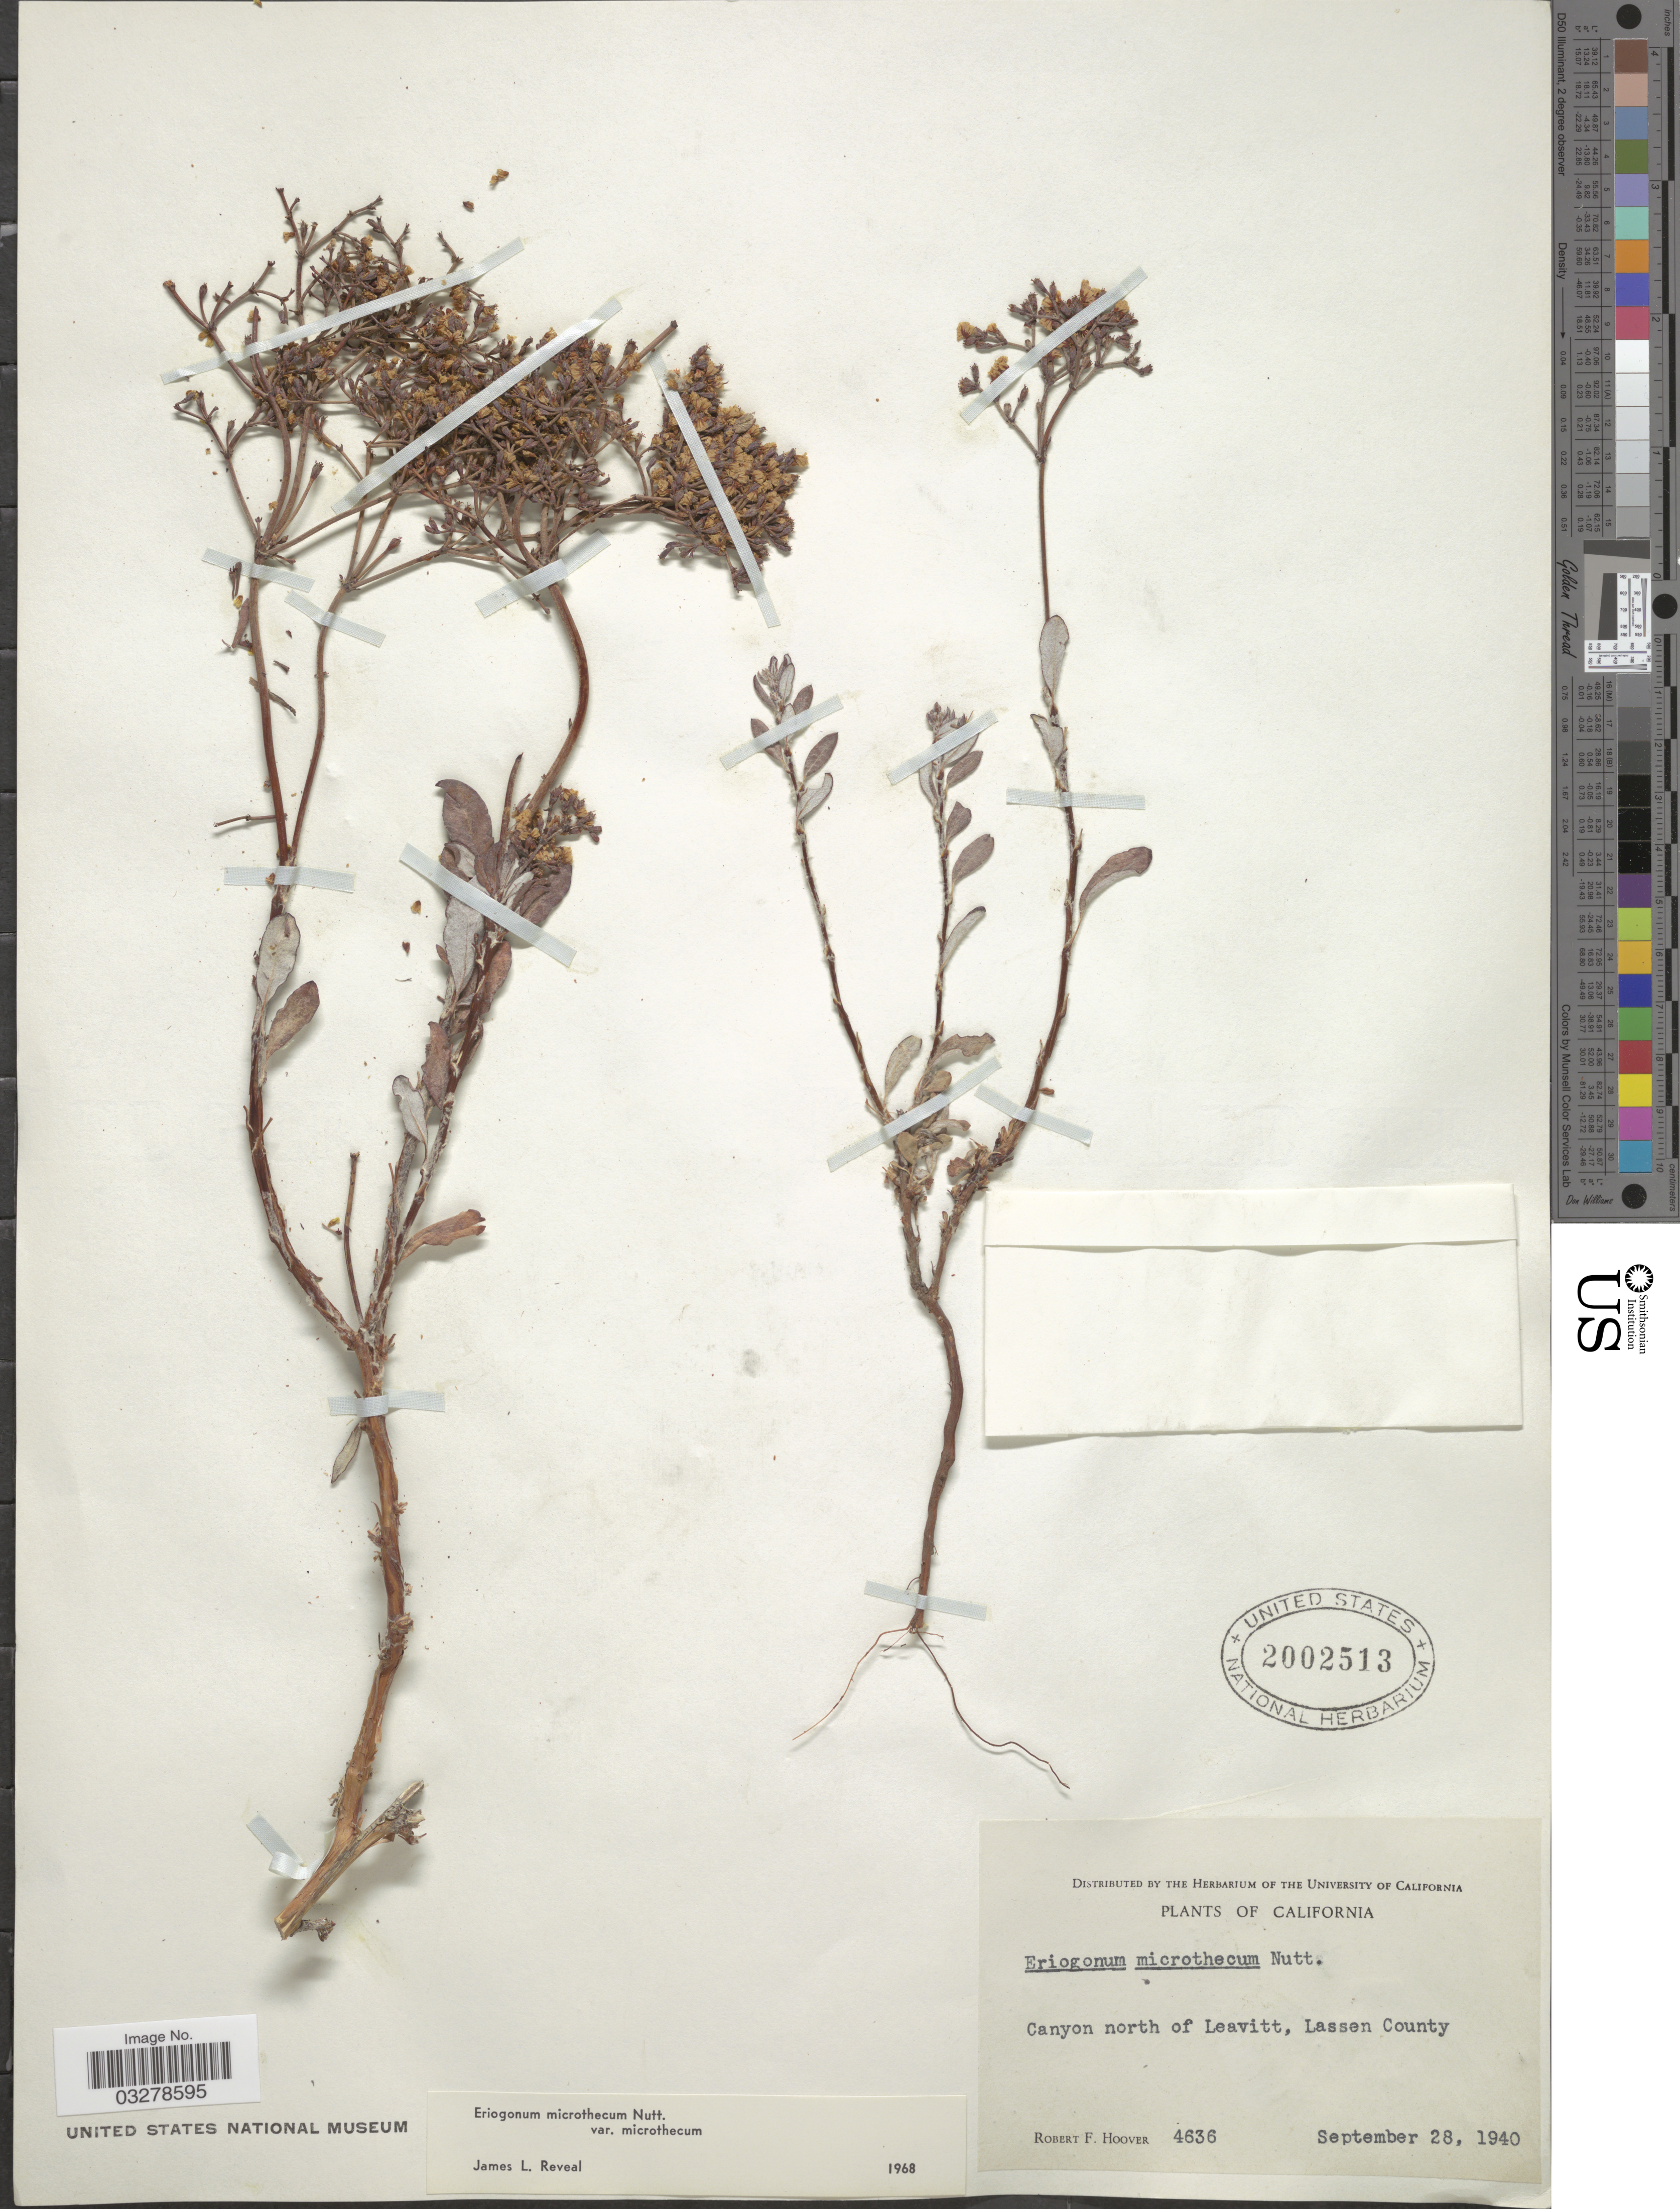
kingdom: Plantae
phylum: Tracheophyta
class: Magnoliopsida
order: Caryophyllales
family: Polygonaceae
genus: Eriogonum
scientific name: Eriogonum microtheca var. microtheca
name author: Nutt.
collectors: R. F. Hoover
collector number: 4636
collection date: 1940-09-28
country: United States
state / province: California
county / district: Lassen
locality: Canyon north of Leavitt, Lassen County.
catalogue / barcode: US 2002513